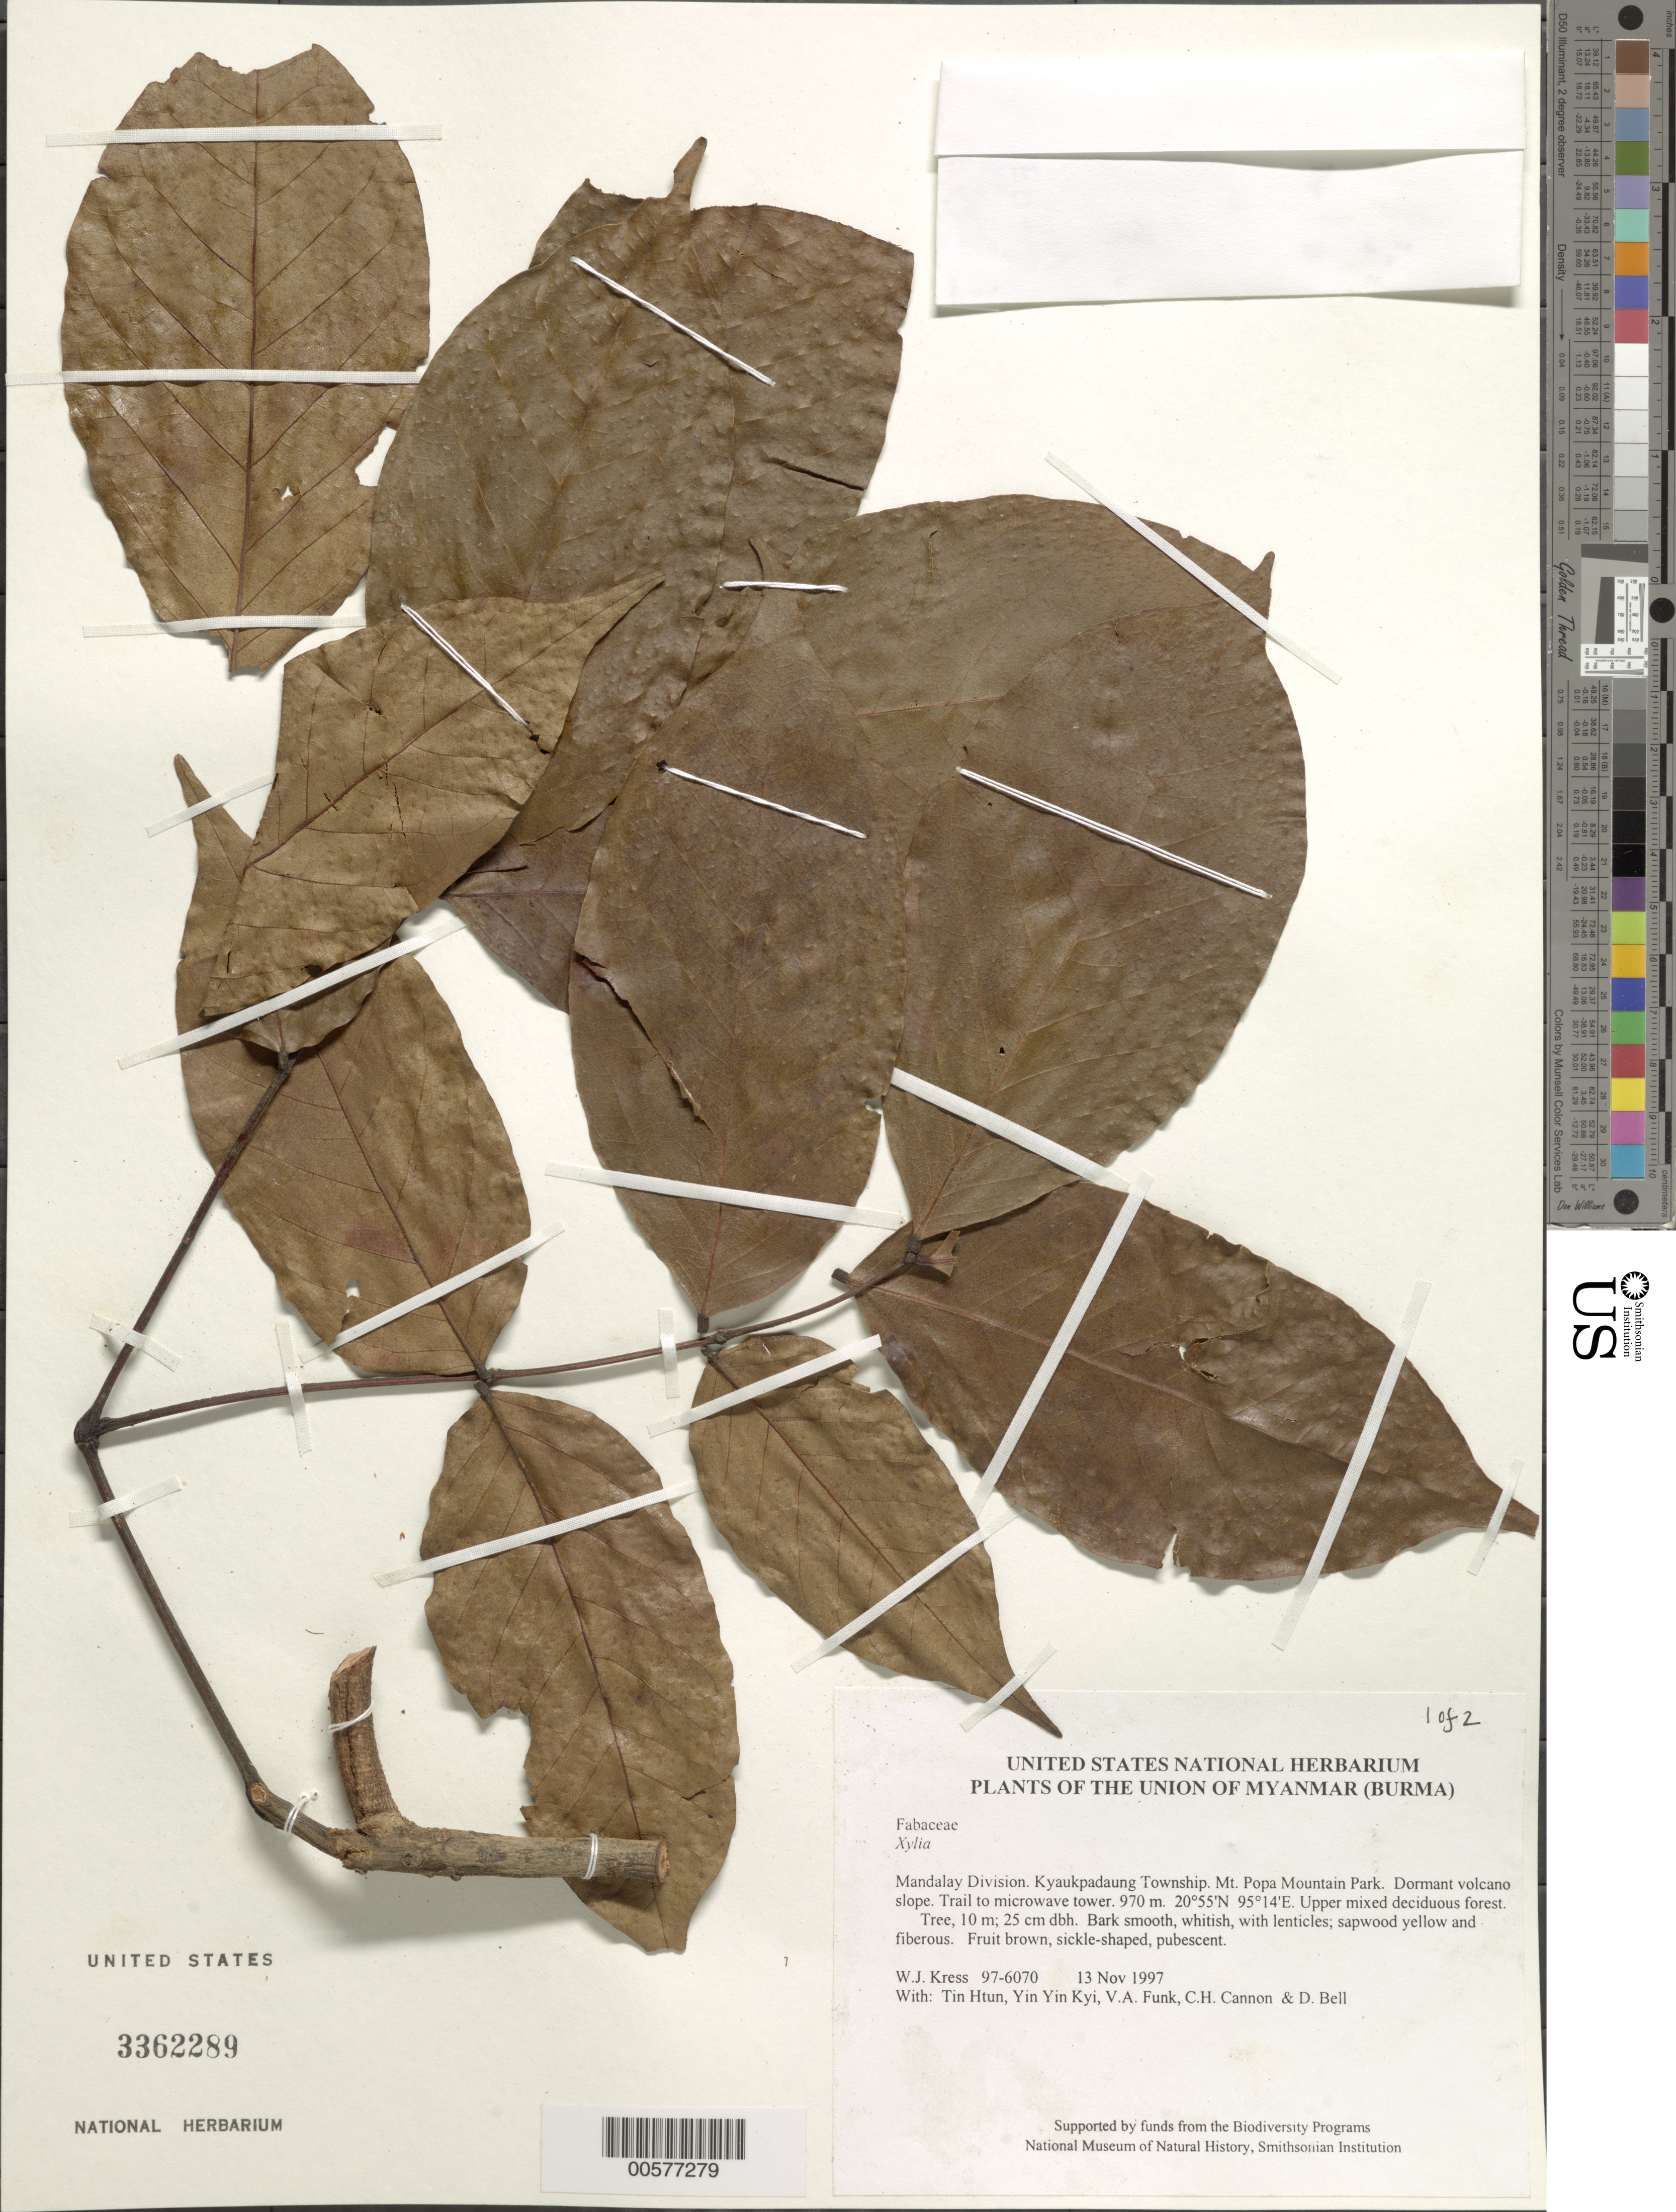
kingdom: Plantae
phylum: Tracheophyta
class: Magnoliopsida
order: Fabales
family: Fabaceae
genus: Xylia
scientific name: Xylia sp.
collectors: W. J. Kress, Tin Htun, Yin Yin Kyi, V. Funk, C. H. Cannon & D. A. Bell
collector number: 97-6070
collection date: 1997-11-13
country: Myanmar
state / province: Mandalay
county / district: Kyaukpadaung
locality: Mt. Popa Mountain Park. Dormant volcano slope. Trail to microwave tower.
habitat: Upper mixed deciduous forest.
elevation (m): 970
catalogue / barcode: US 3362289